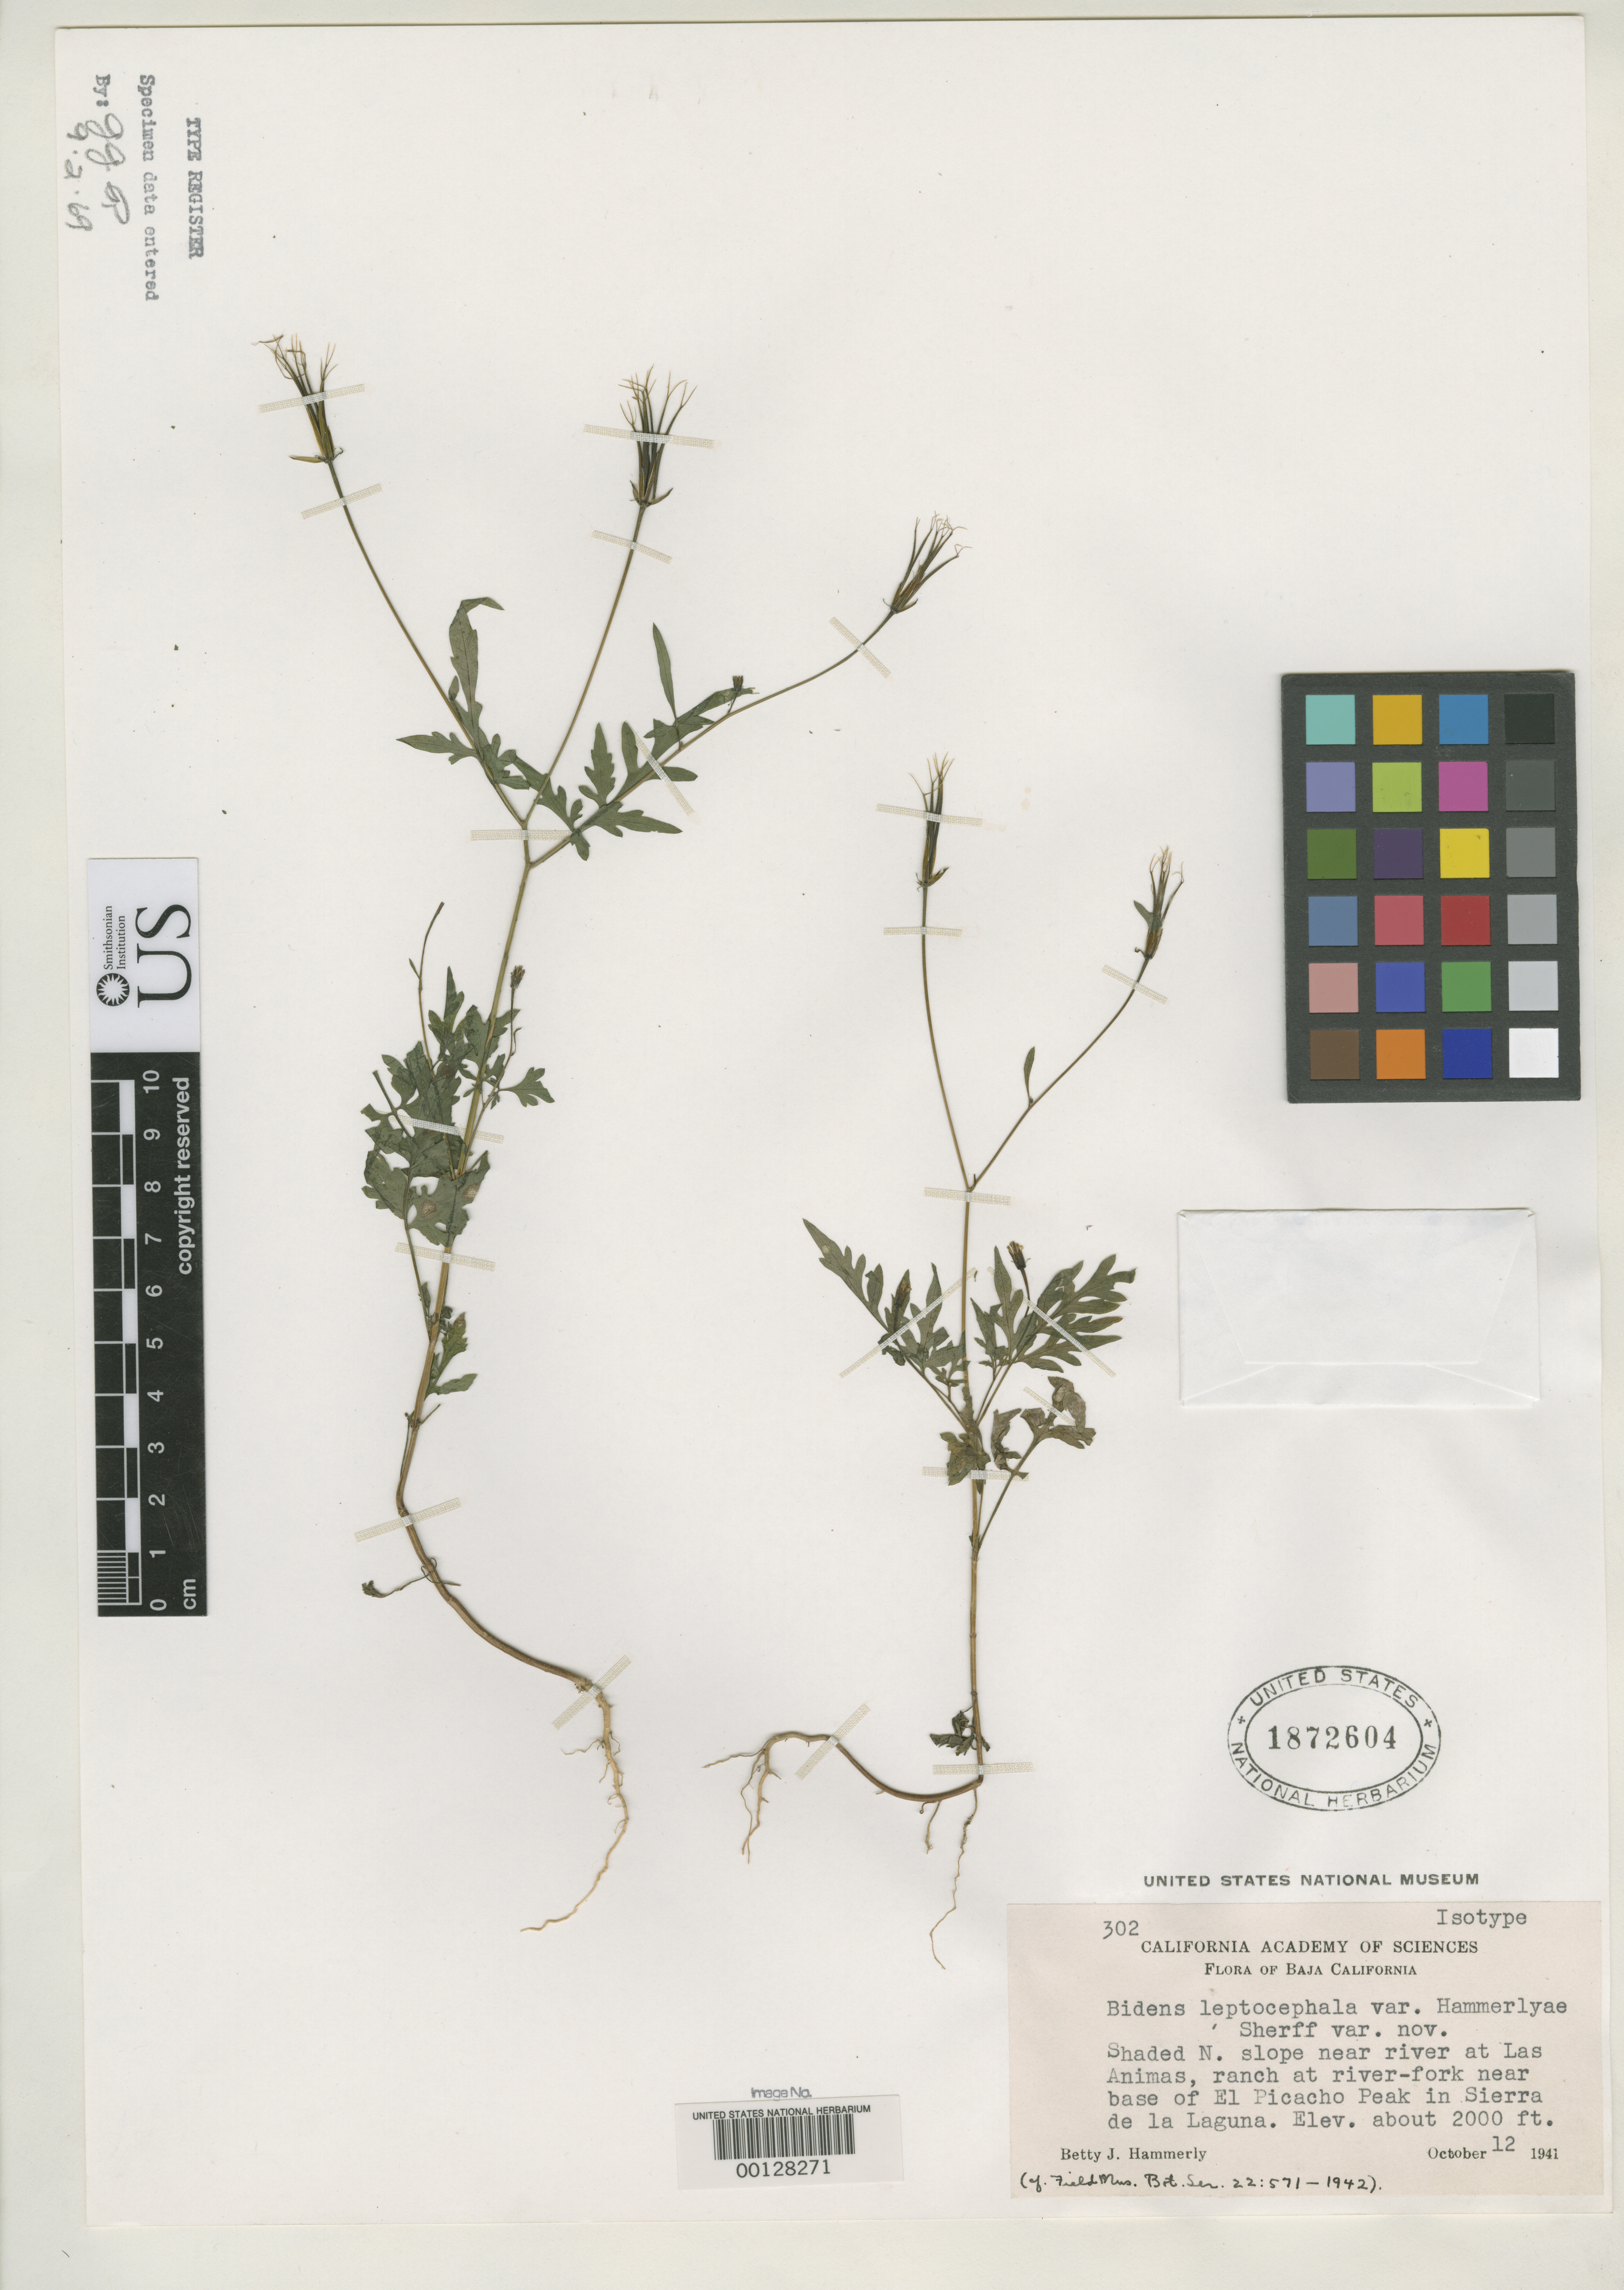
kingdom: Plantae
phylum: Tracheophyta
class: Magnoliopsida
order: Asterales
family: Asteraceae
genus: Bidens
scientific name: Bidens leptocephala var. hammerlyae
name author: Sherff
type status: Isotype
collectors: B. J. Hammerly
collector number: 302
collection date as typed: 12 Oct 1941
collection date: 1941-10-12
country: Mexico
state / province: Baja California Sur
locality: Las Animas.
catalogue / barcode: US 1872604